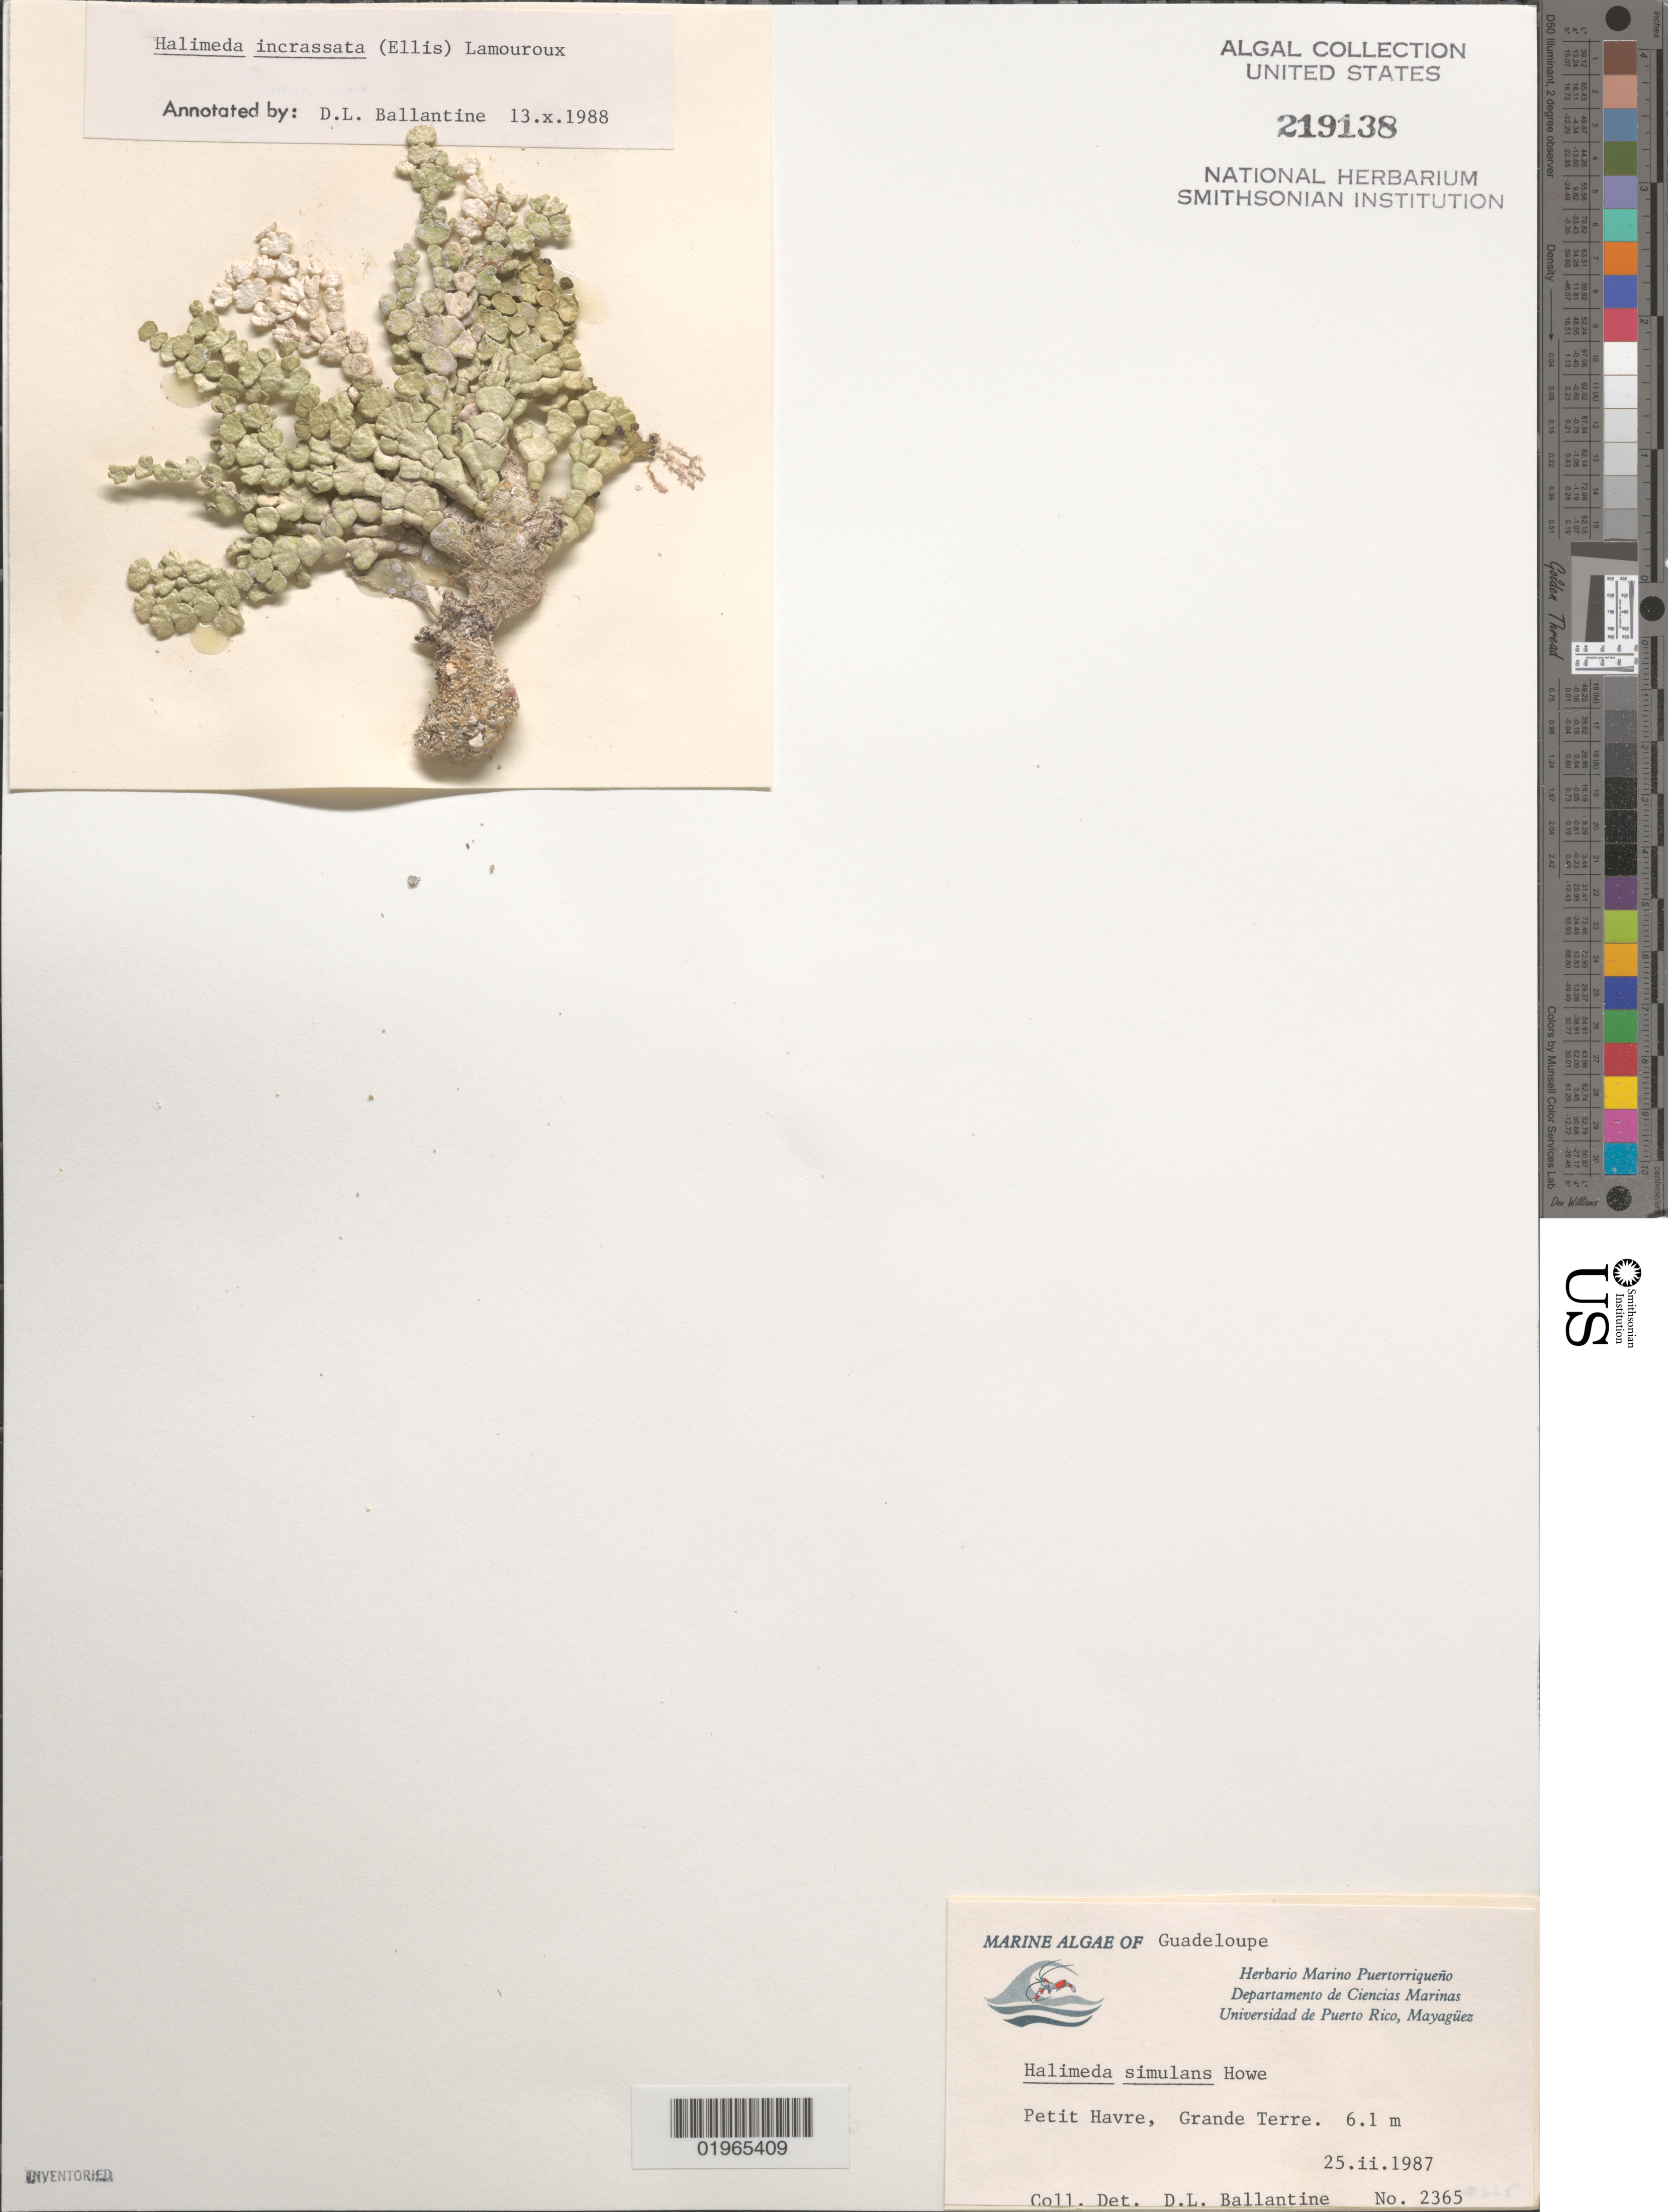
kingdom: Plantae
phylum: Chlorophyta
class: Ulvophyceae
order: Bryopsidales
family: Halimedaceae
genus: Halimeda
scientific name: Halimeda incrassata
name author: (J. Ellis) J.V.Lamouroux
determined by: Ballantine, D. L.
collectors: D.L. Ballantine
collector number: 2365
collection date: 1987-02-25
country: Guadeloupe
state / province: Grande Terre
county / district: Petit Havre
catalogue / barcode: US 219138